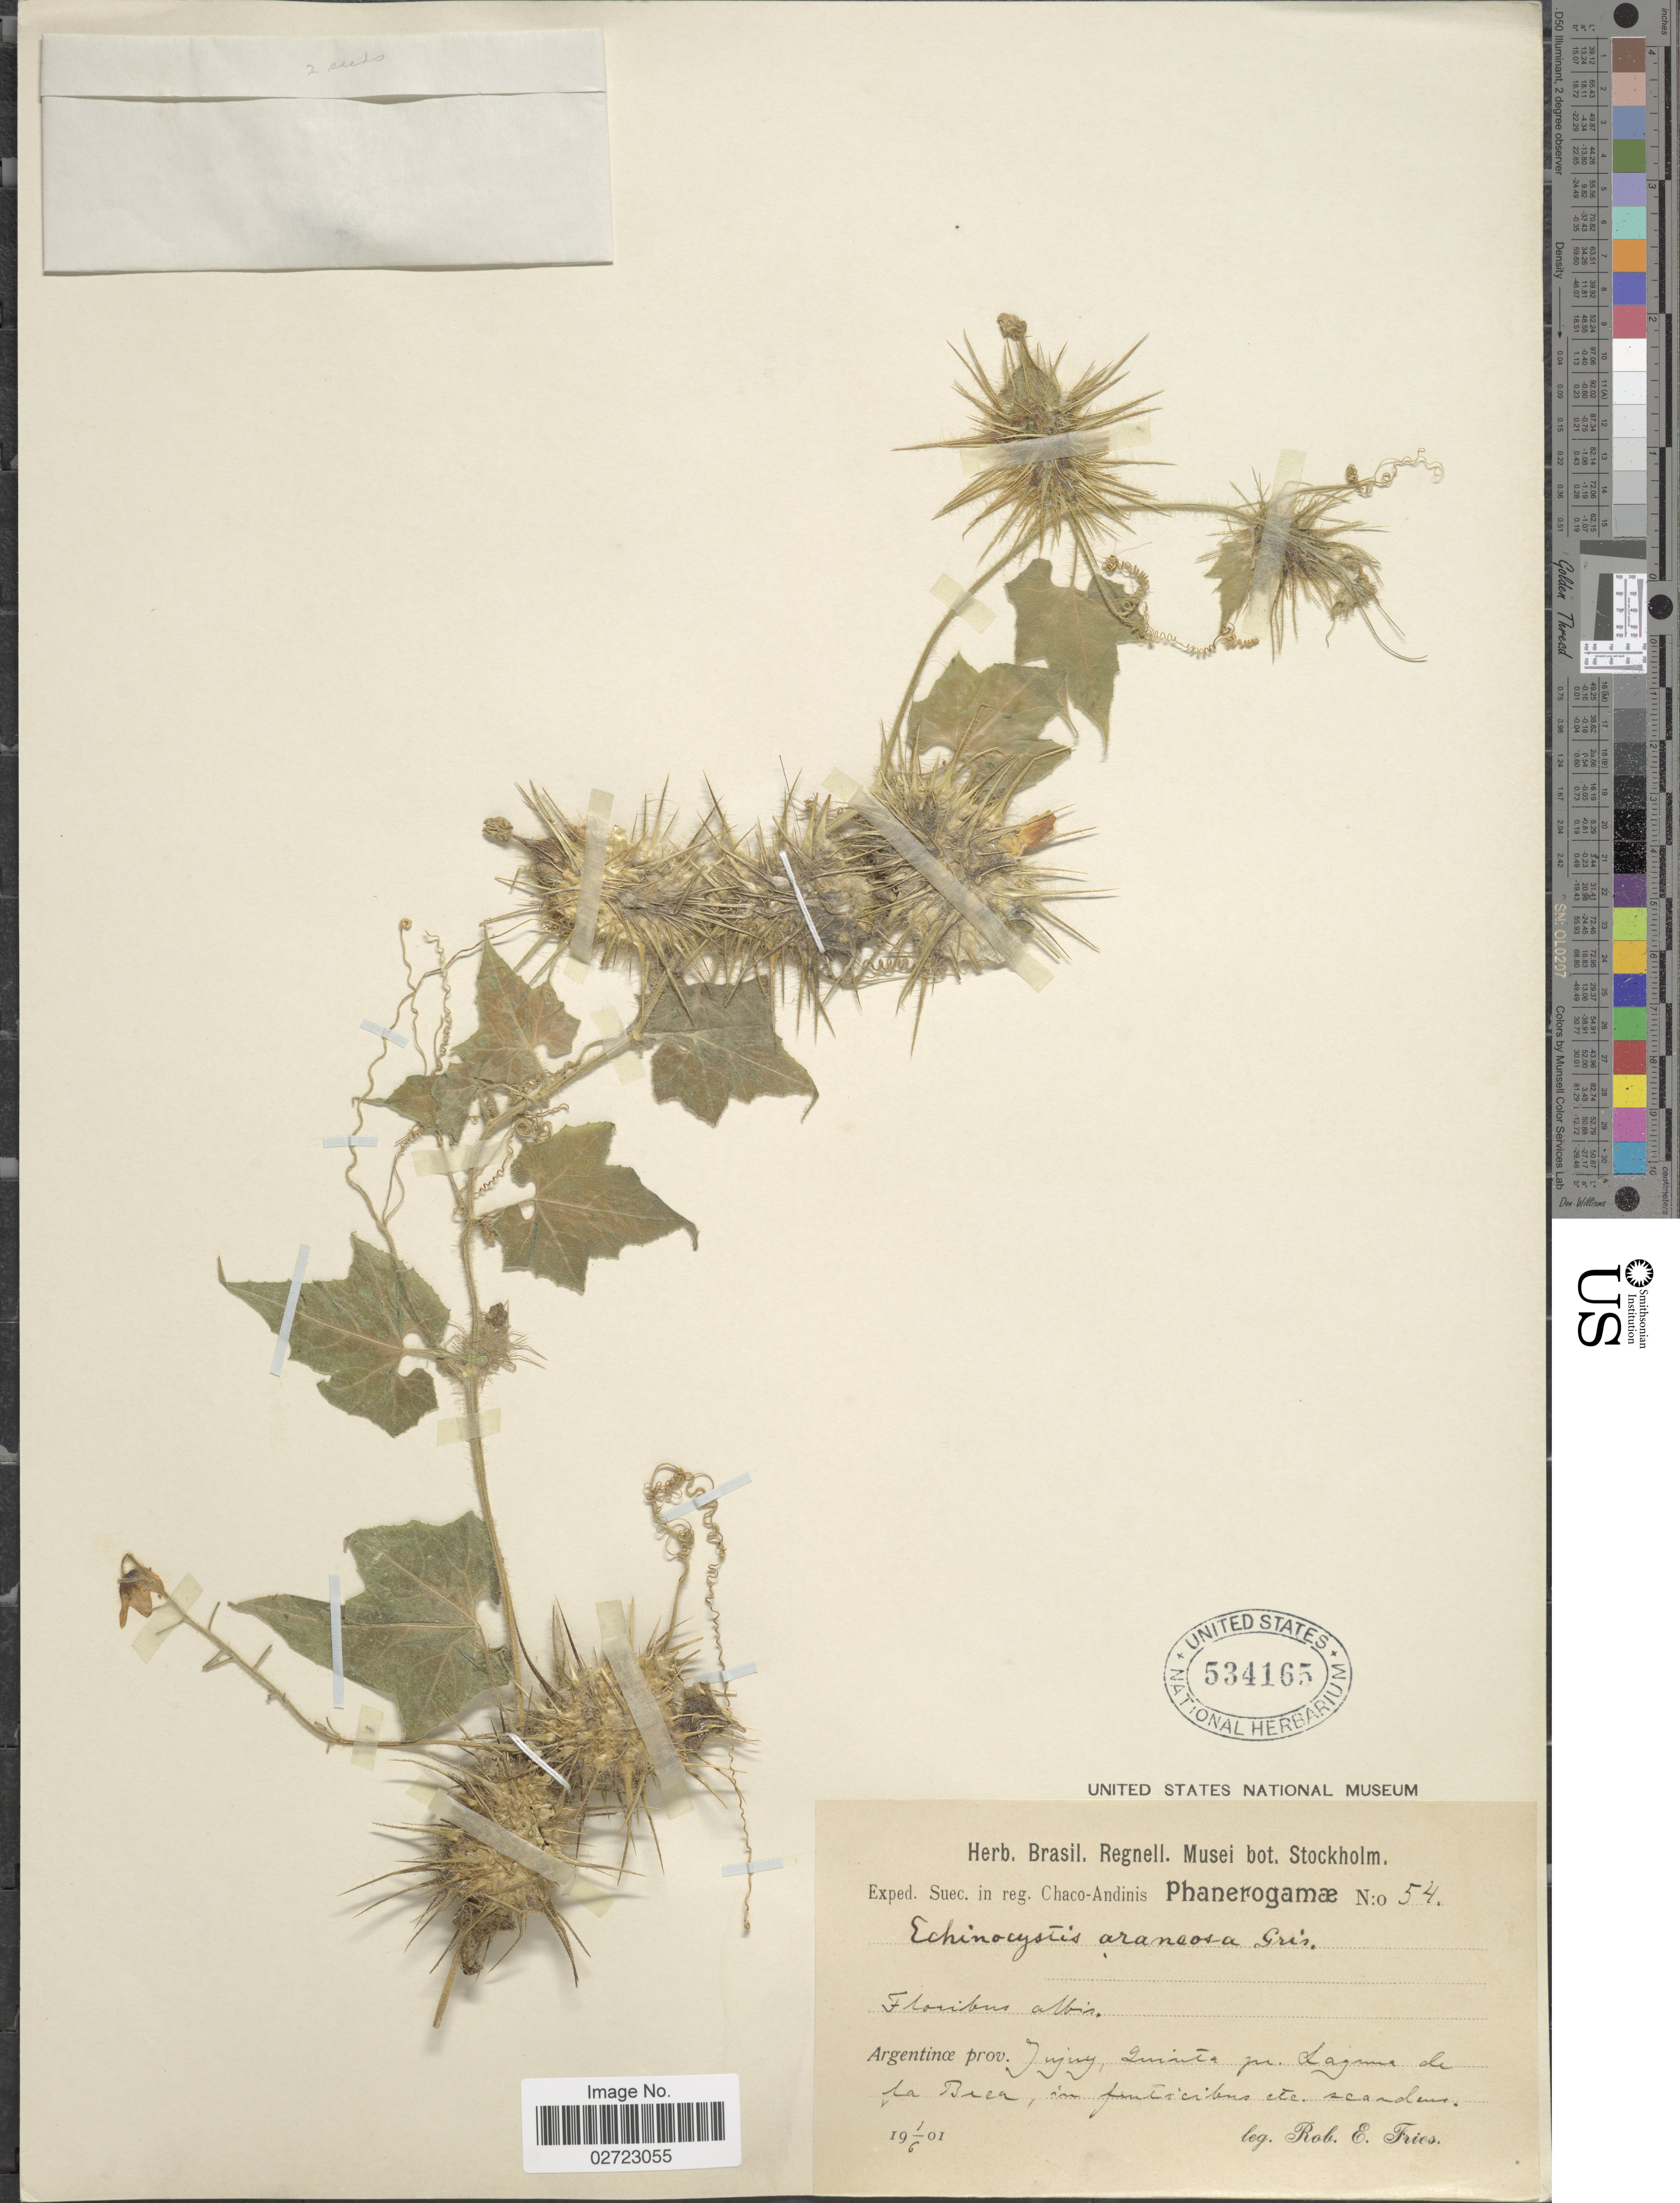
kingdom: Plantae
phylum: Tracheophyta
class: Magnoliopsida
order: Cucurbitales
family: Cucurbitaceae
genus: Echinopepon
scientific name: Echinopepon racemosus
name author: (Steud.) C. Jeffrey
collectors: R. E. Fries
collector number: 54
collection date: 1901-06-01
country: Argentina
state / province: Jujuy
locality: Quinta pr. Laguna de la Brea, Suec. in reg. Chaco-Andinis.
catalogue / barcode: US 534165